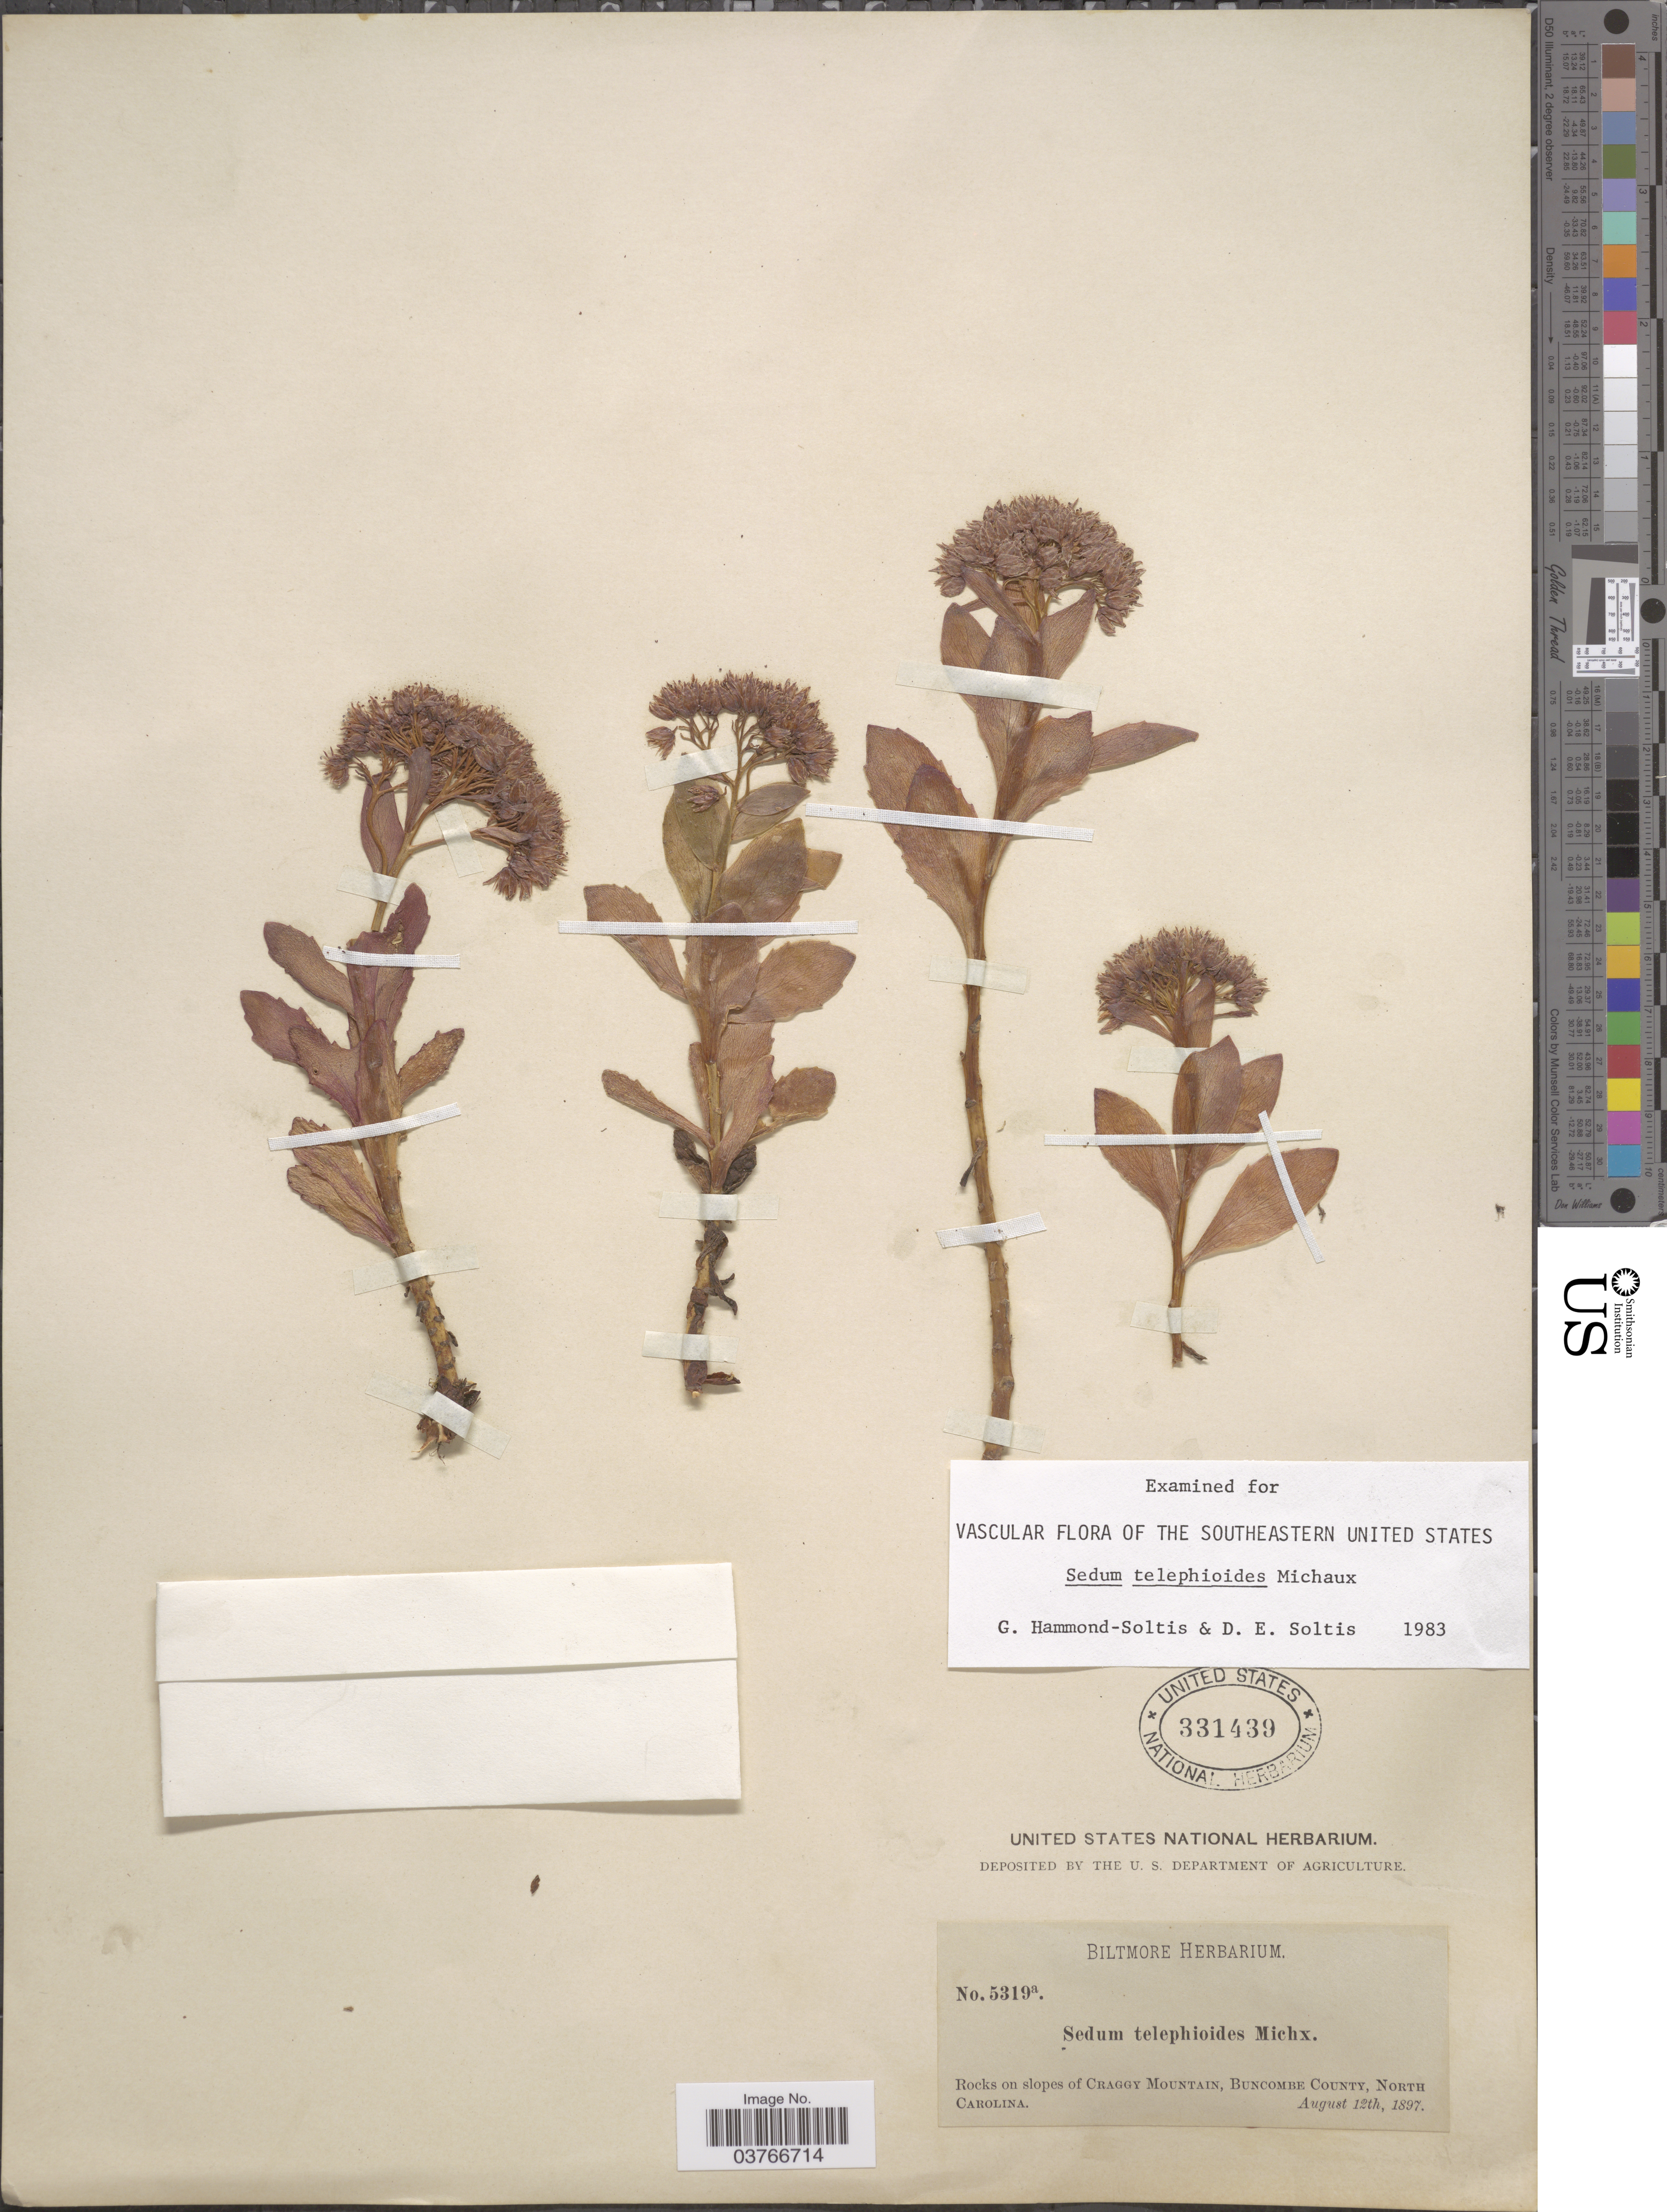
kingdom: Plantae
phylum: Tracheophyta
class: Magnoliopsida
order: Saxifragales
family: Crassulaceae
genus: Hylotelephium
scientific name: Hylotelephium telephioides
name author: (Michx.) H. Ohba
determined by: Strong, Mark T., (BOT), Smithsonian Institution - National Museum of Natural History (UNITED STATES)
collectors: ex herb. Biltmore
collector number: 5319a.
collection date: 1897-08-12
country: United States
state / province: North Carolina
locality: Rocks on slopes of Craggy Mountain, Buncombe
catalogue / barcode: US 331439